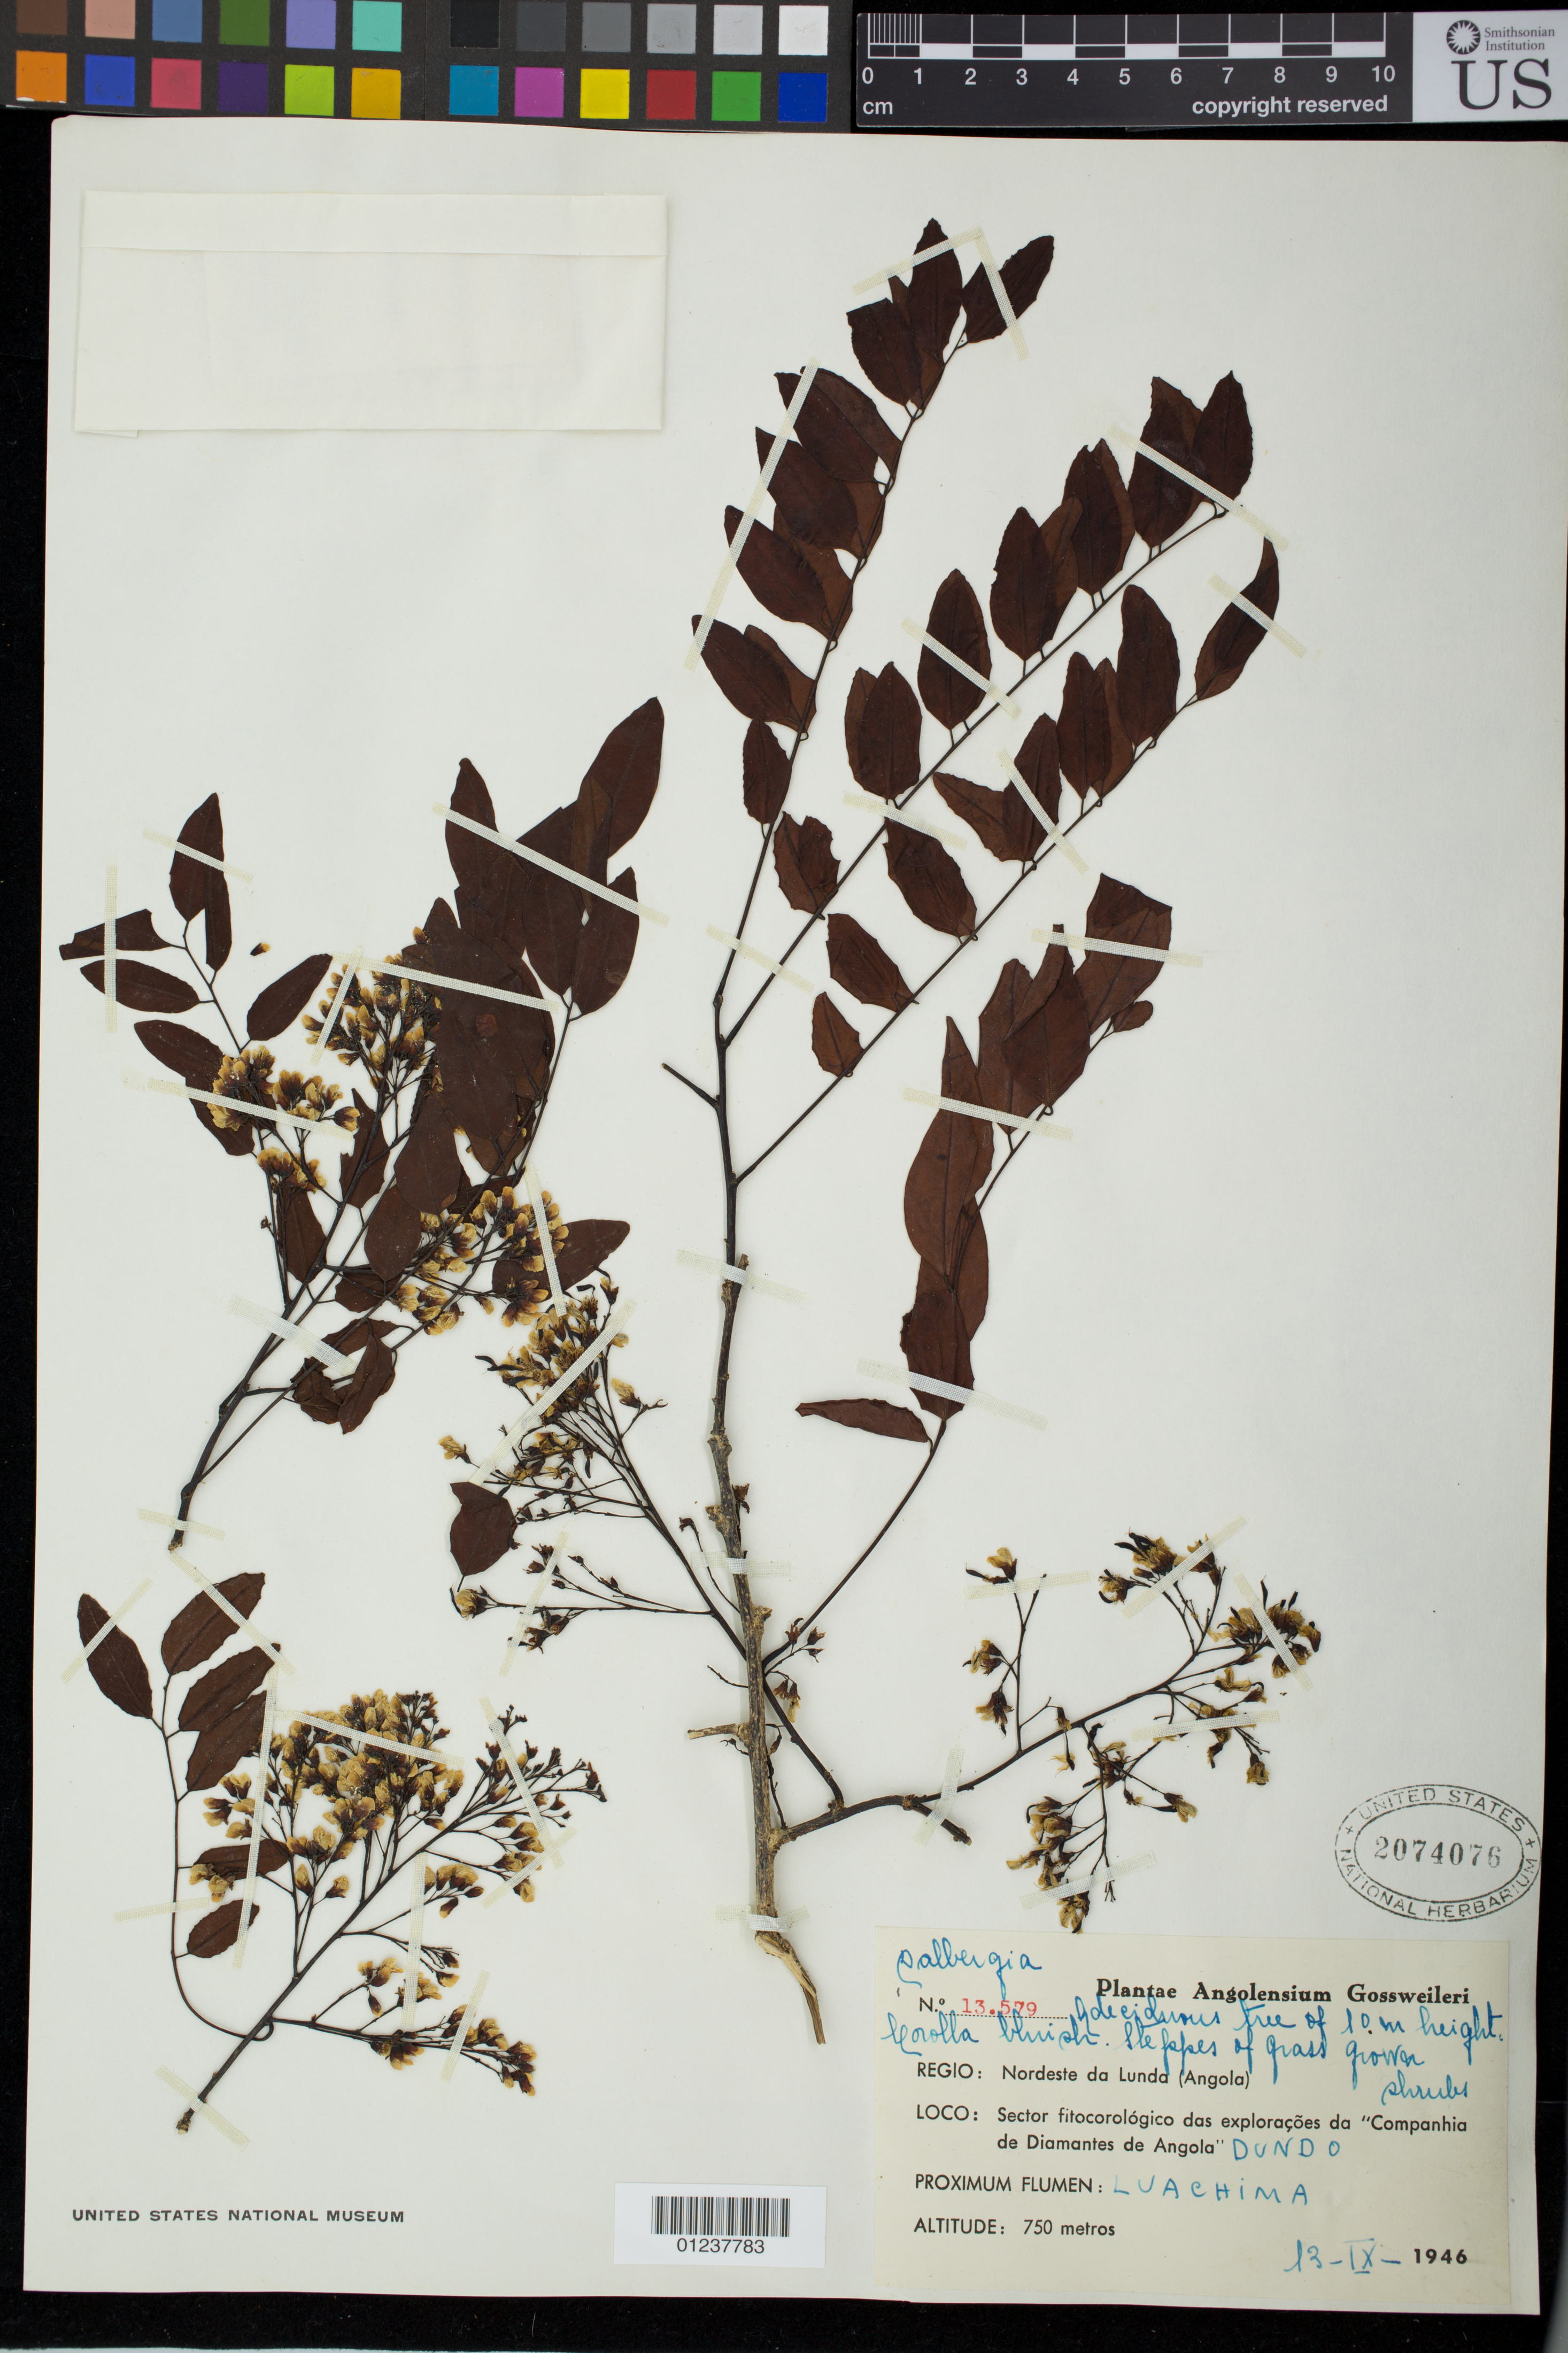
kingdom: Plantae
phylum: Tracheophyta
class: Magnoliopsida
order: Fabales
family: Fabaceae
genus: Dalbergia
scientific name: Dalbergia sp.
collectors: J. Gossweiler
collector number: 13.579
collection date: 1946-09-13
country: Angola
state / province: Lunda Norte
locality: Regio: Nordeste da Lunda (Angola). Loco: Sector fitocorologico das exploracoes da "Companhia de Diamantes de Angola" Dundo.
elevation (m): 750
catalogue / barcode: US 2074076